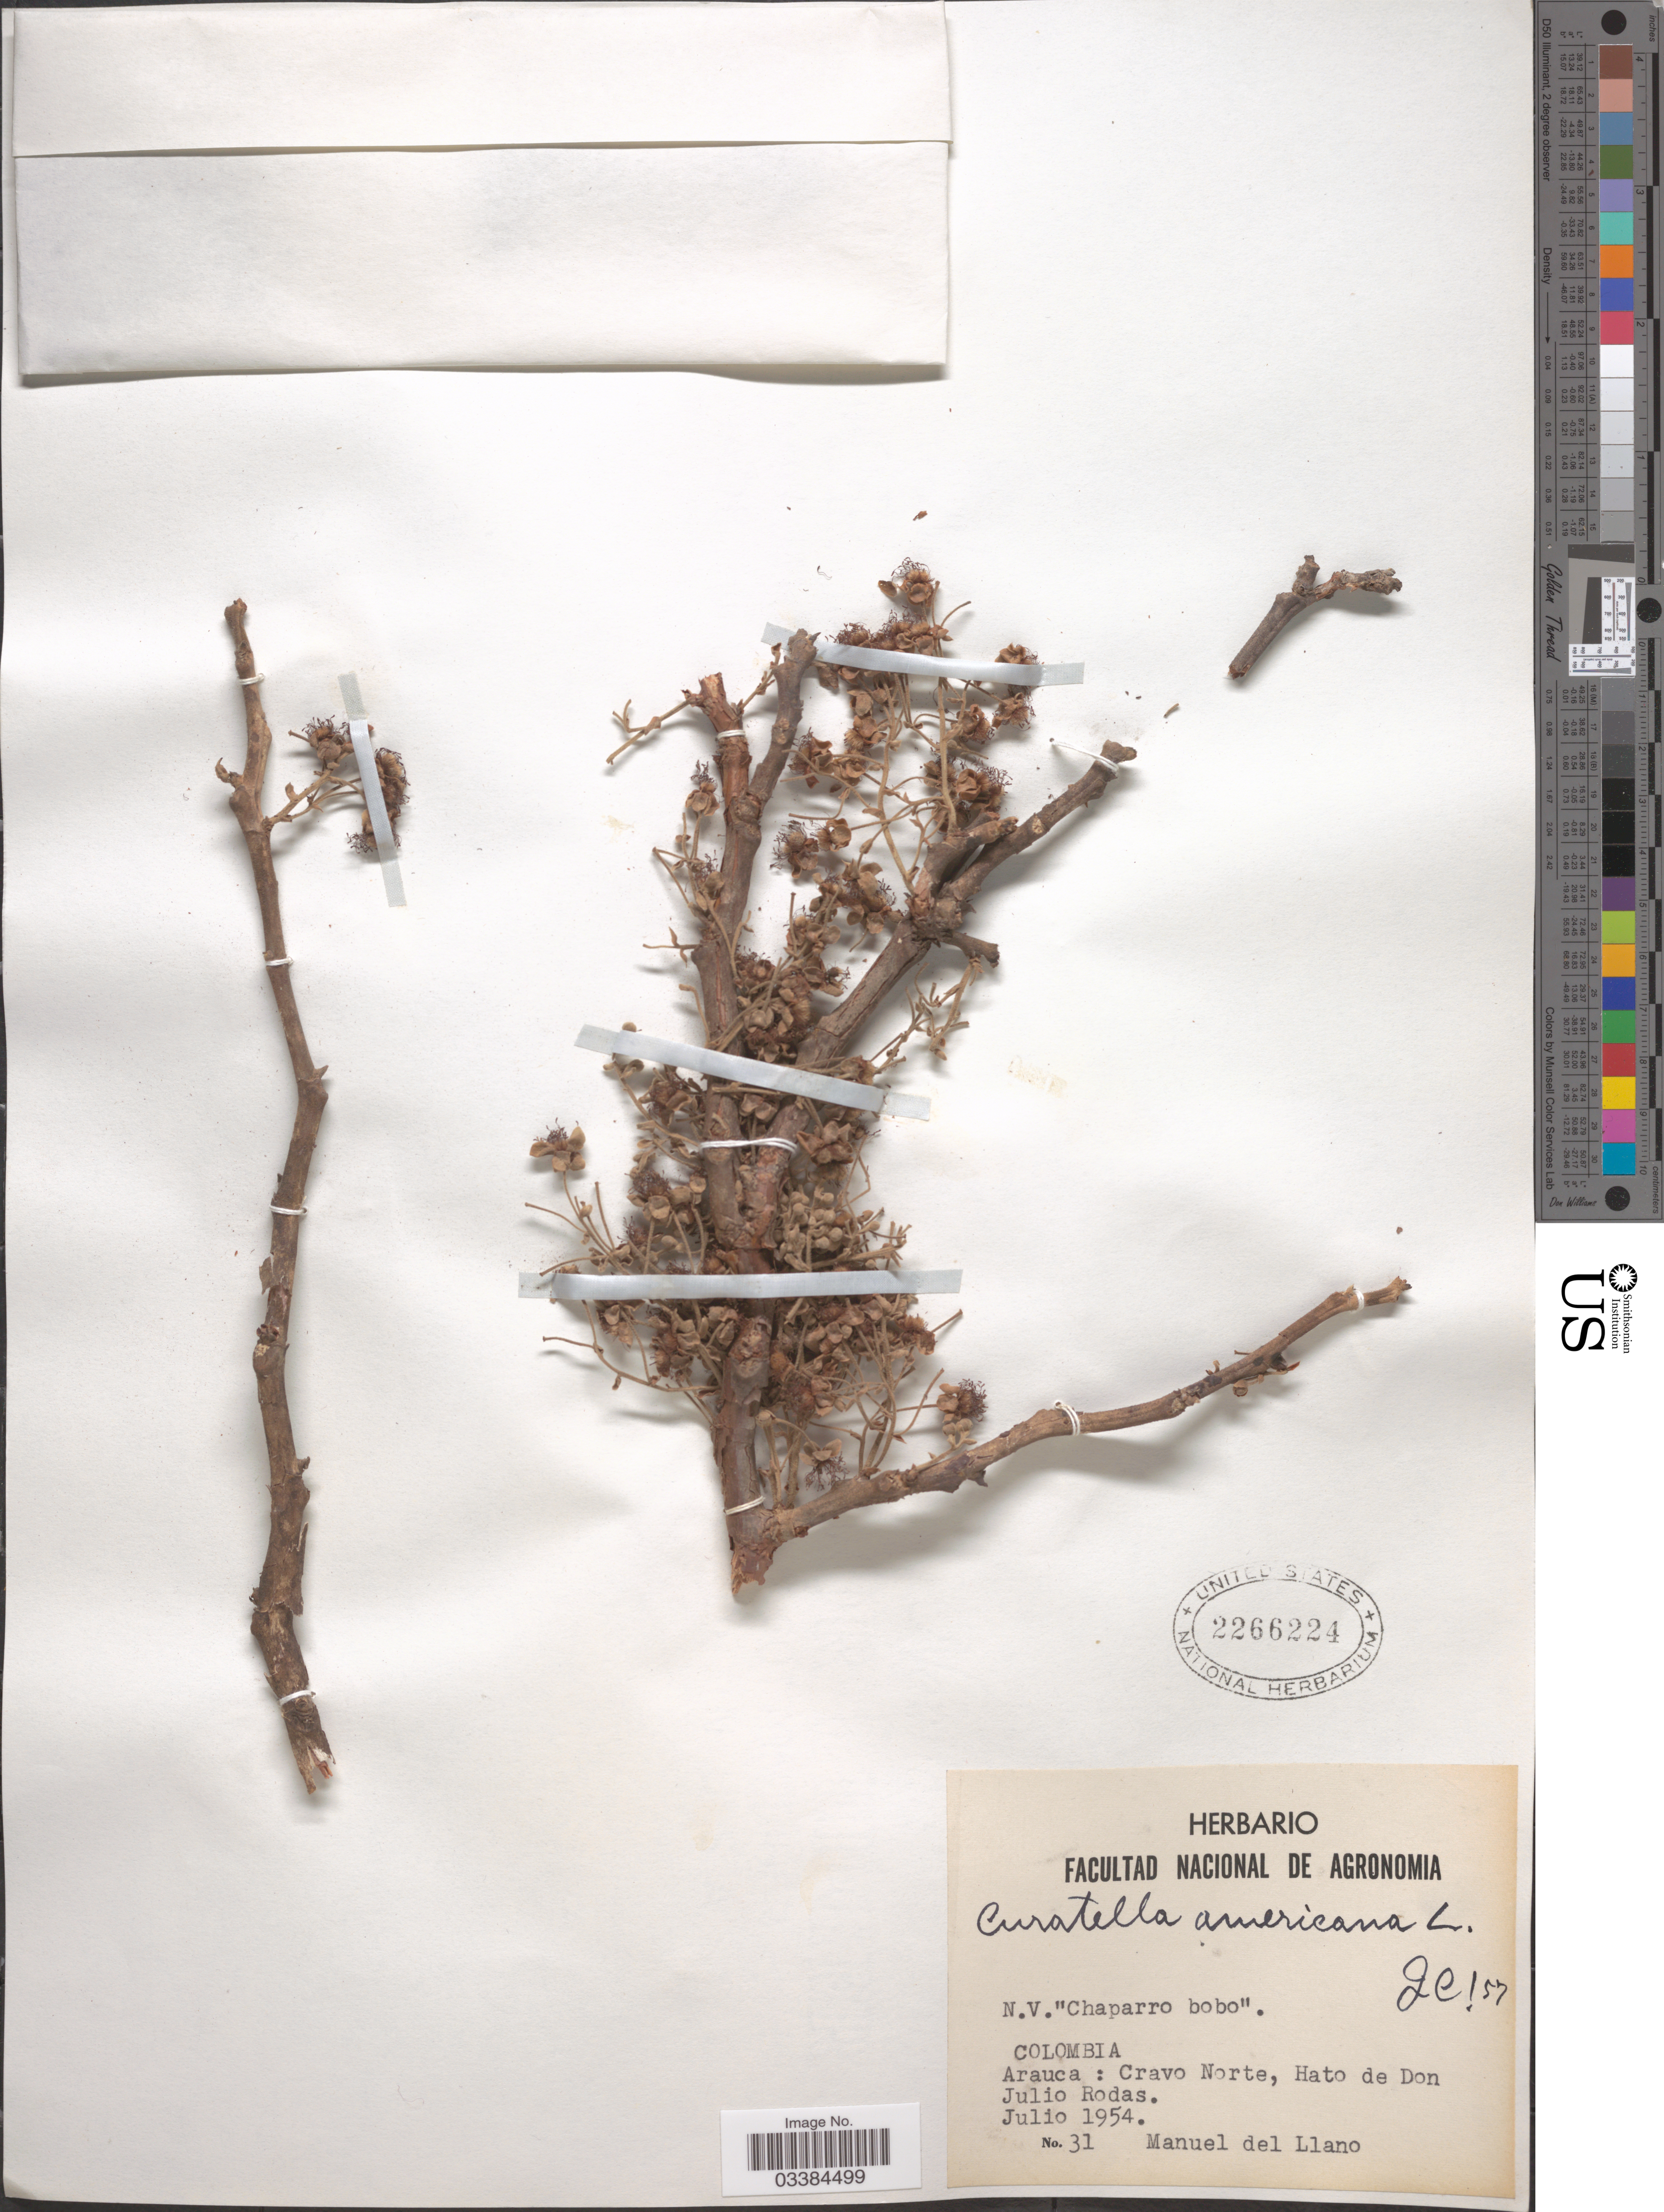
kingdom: Plantae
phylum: Tracheophyta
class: Magnoliopsida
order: Dilleniales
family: Dilleniaceae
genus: Curatella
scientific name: Curatella americana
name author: L.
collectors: M. d. Llano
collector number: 31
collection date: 1954-07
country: Colombia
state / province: Arauca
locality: Cravo Norte, Hato de Don, Julio Rodas.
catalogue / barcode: US 2266224